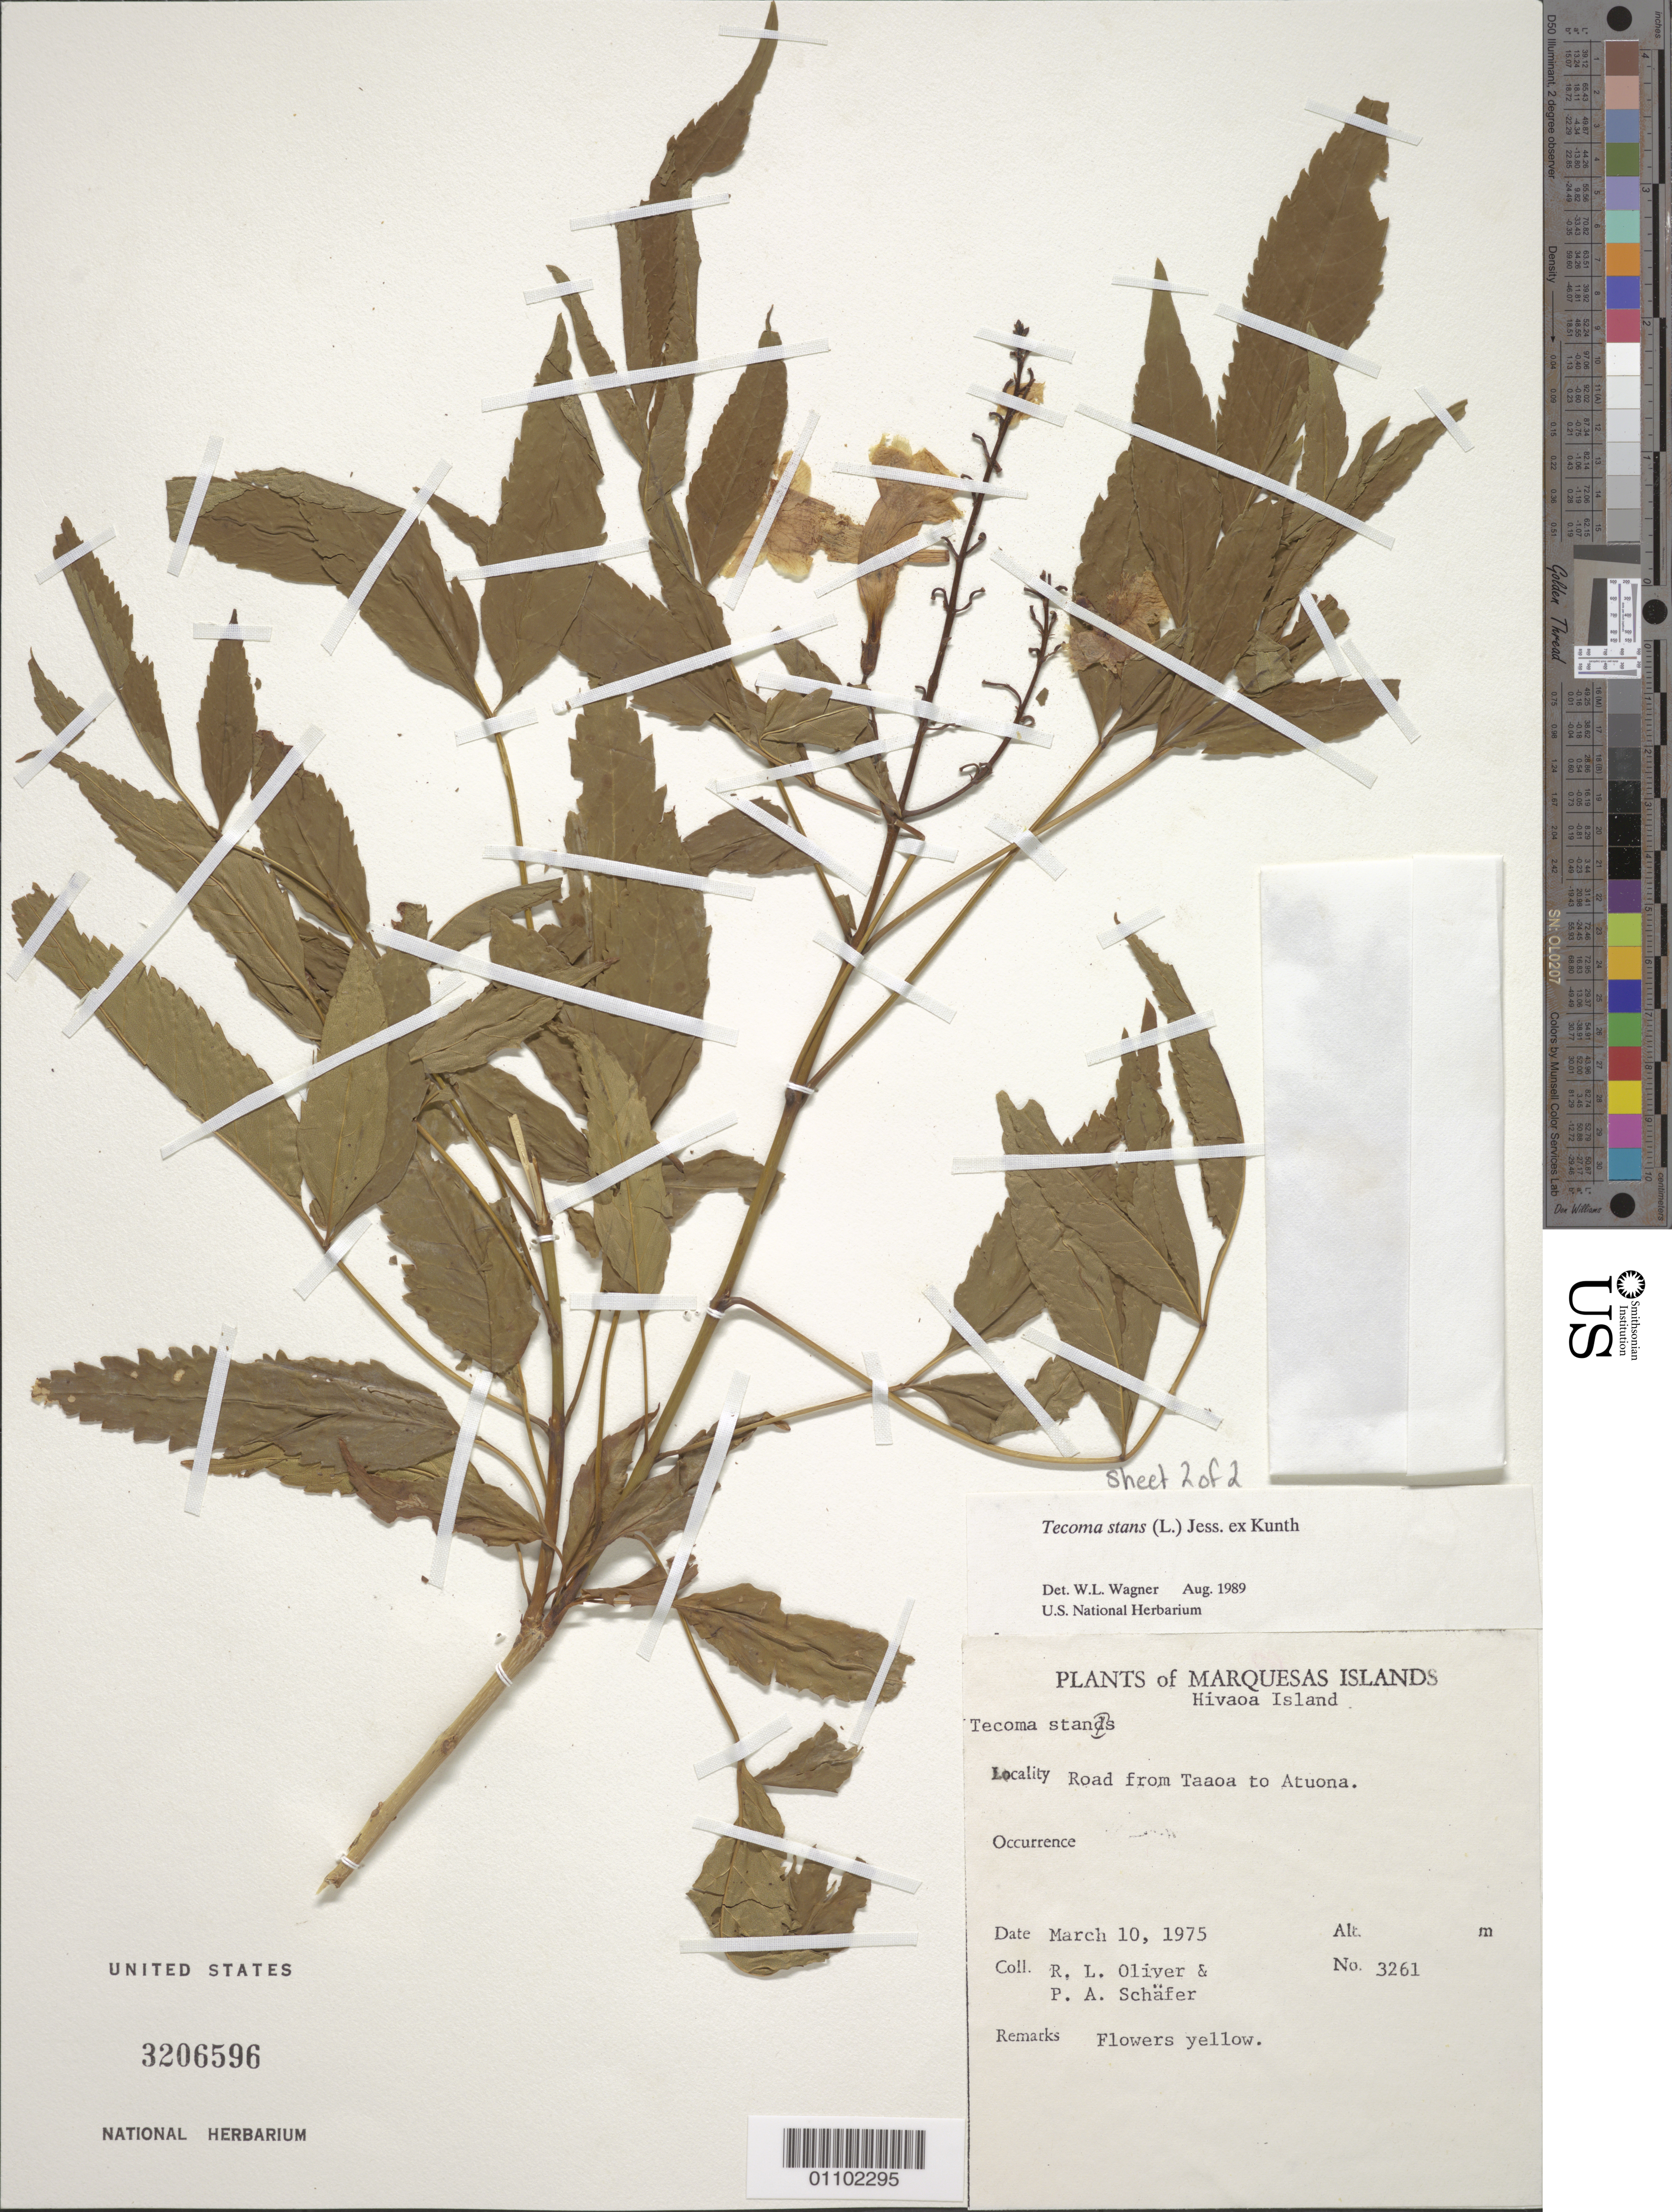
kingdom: Plantae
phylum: Tracheophyta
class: Magnoliopsida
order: Lamiales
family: Bignoniaceae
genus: Tecoma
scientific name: Tecoma stans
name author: (L.) Juss. ex Kunth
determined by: Wagner, W. L., (BOT), Smithsonian Institution - National Museum of Natural History (UNITED STATES)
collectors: R. L. Oliver & P. A. Schäfer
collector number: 3261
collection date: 1975-03-10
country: French Polynesia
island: Hiva Oa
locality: road from Taaoa to Atuona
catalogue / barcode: US 3206596